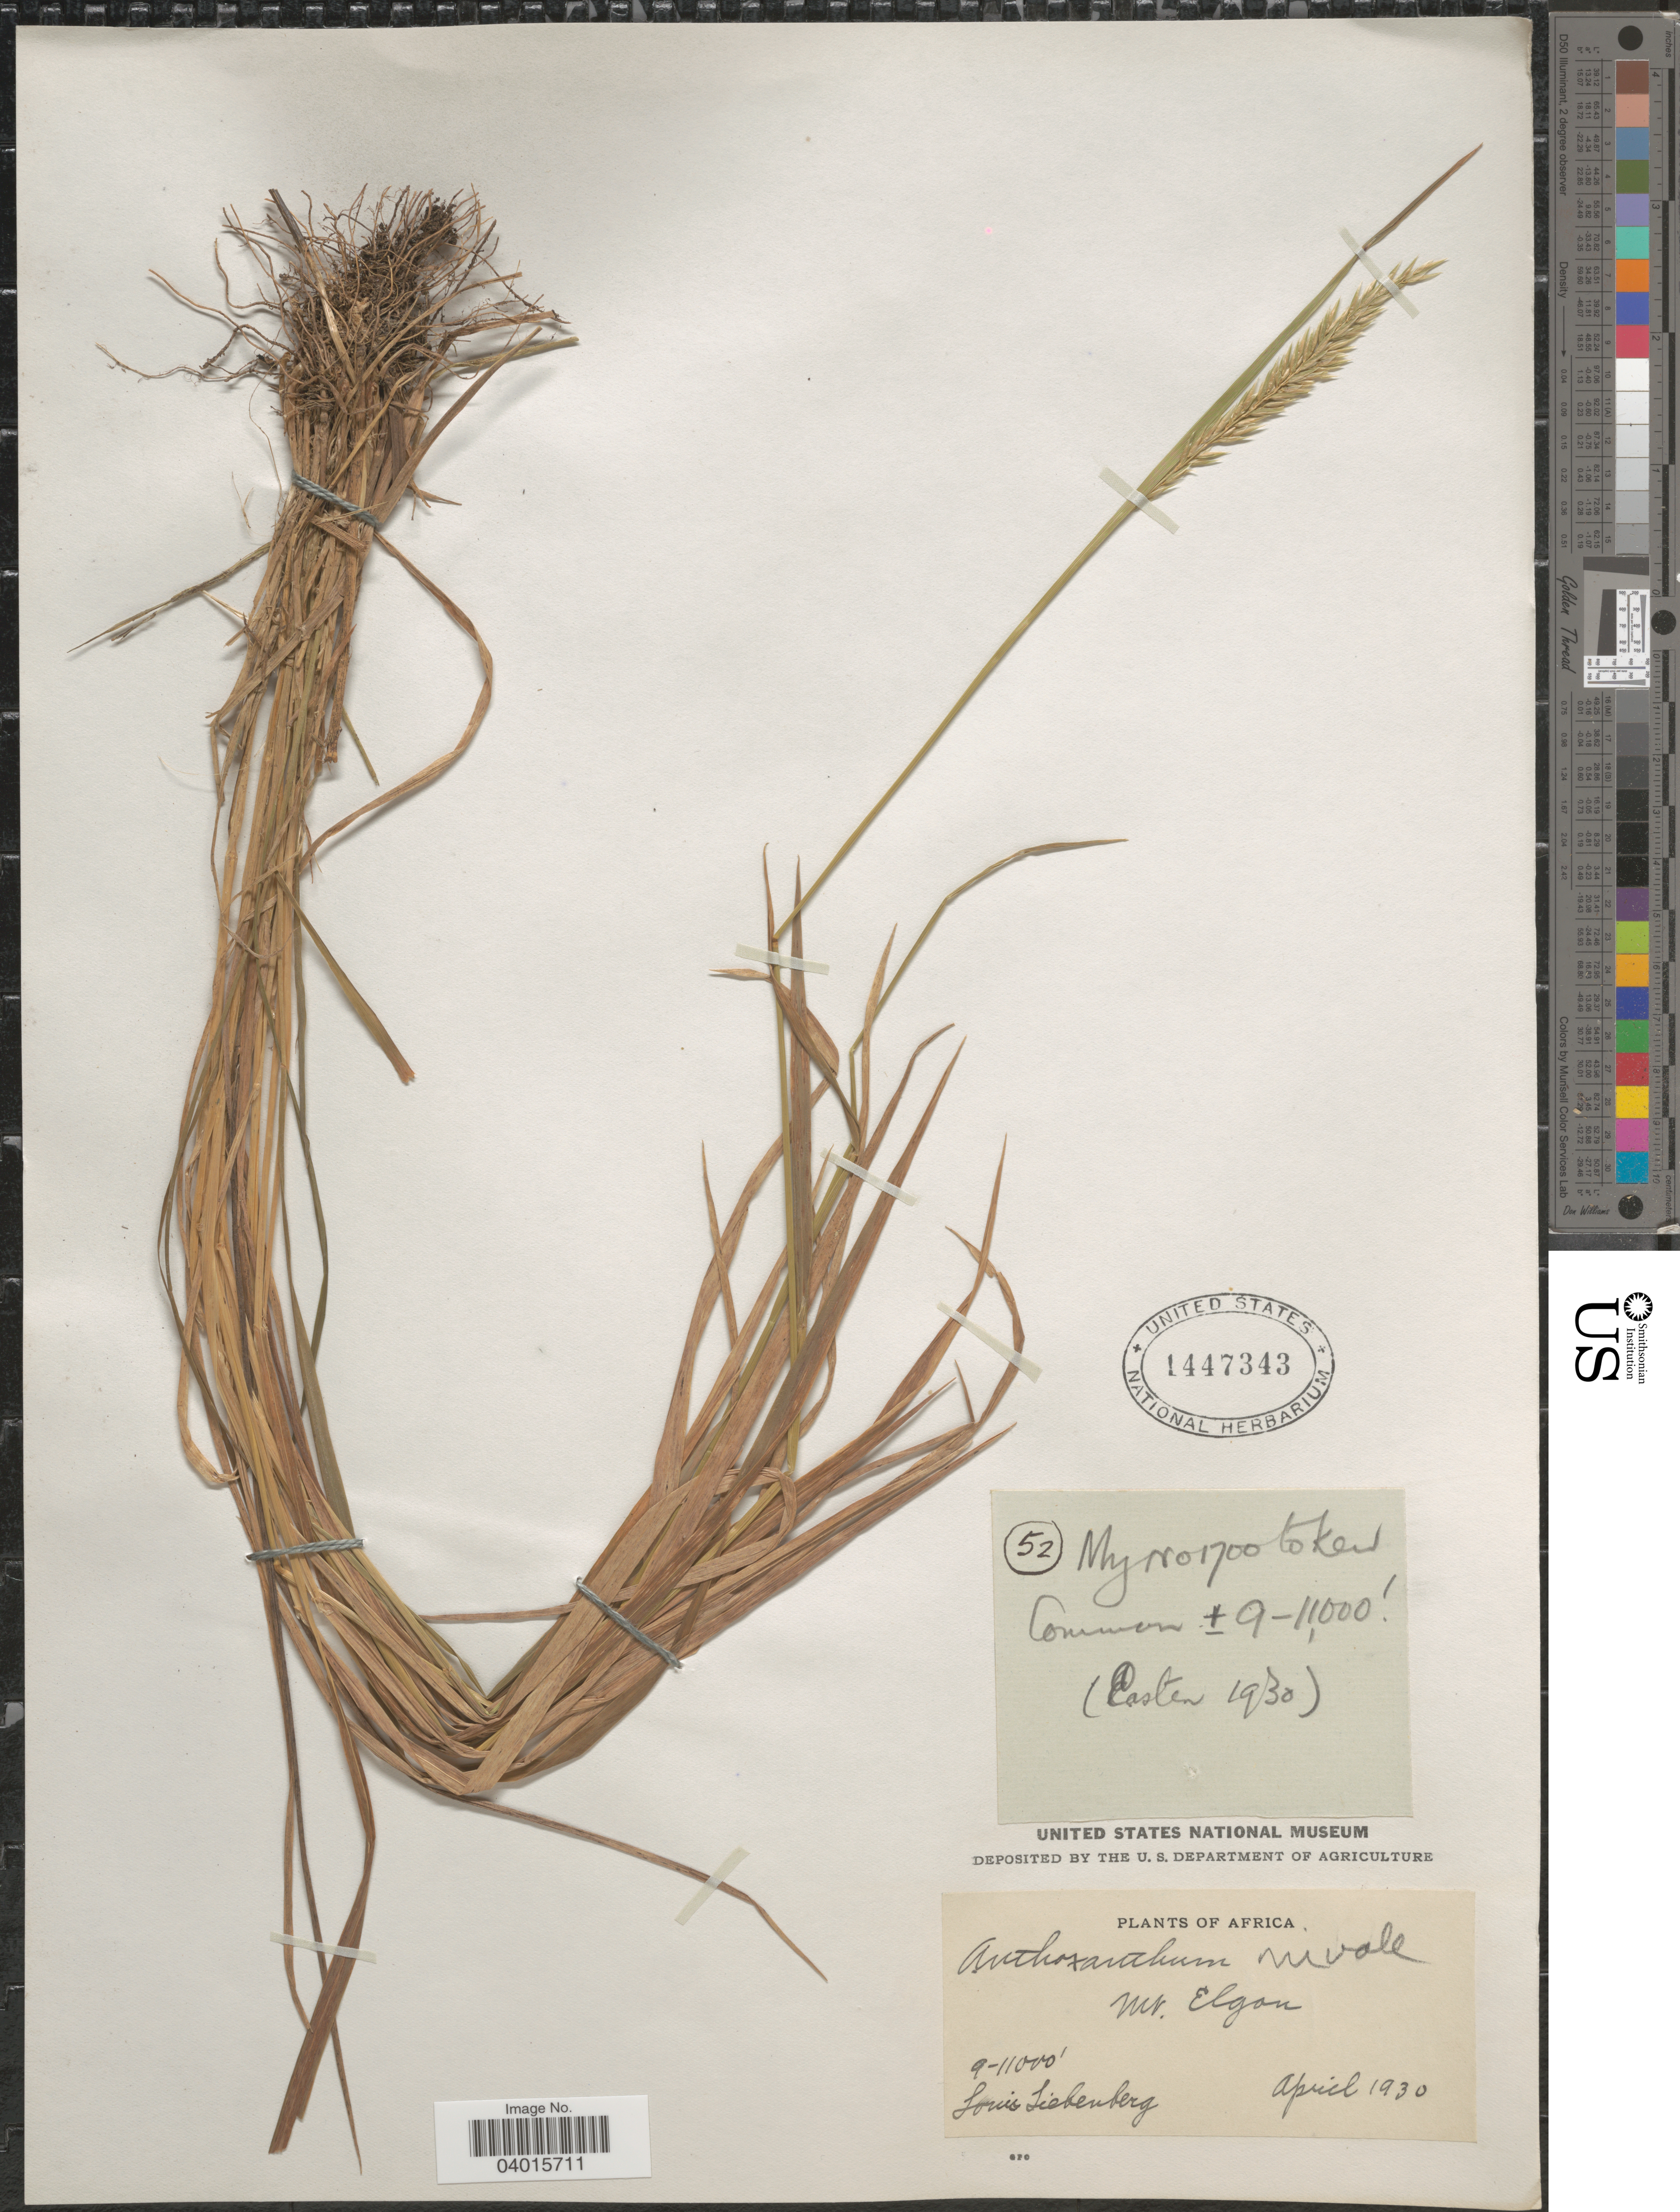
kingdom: Plantae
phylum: Tracheophyta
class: Liliopsida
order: Poales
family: Poaceae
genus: Anthoxanthum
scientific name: Anthoxanthum nivale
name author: K. Schum.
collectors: L. Liebenberg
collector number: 52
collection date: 1930-04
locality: Africa. Mt. Elgon.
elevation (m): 2743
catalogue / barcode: US 1447343